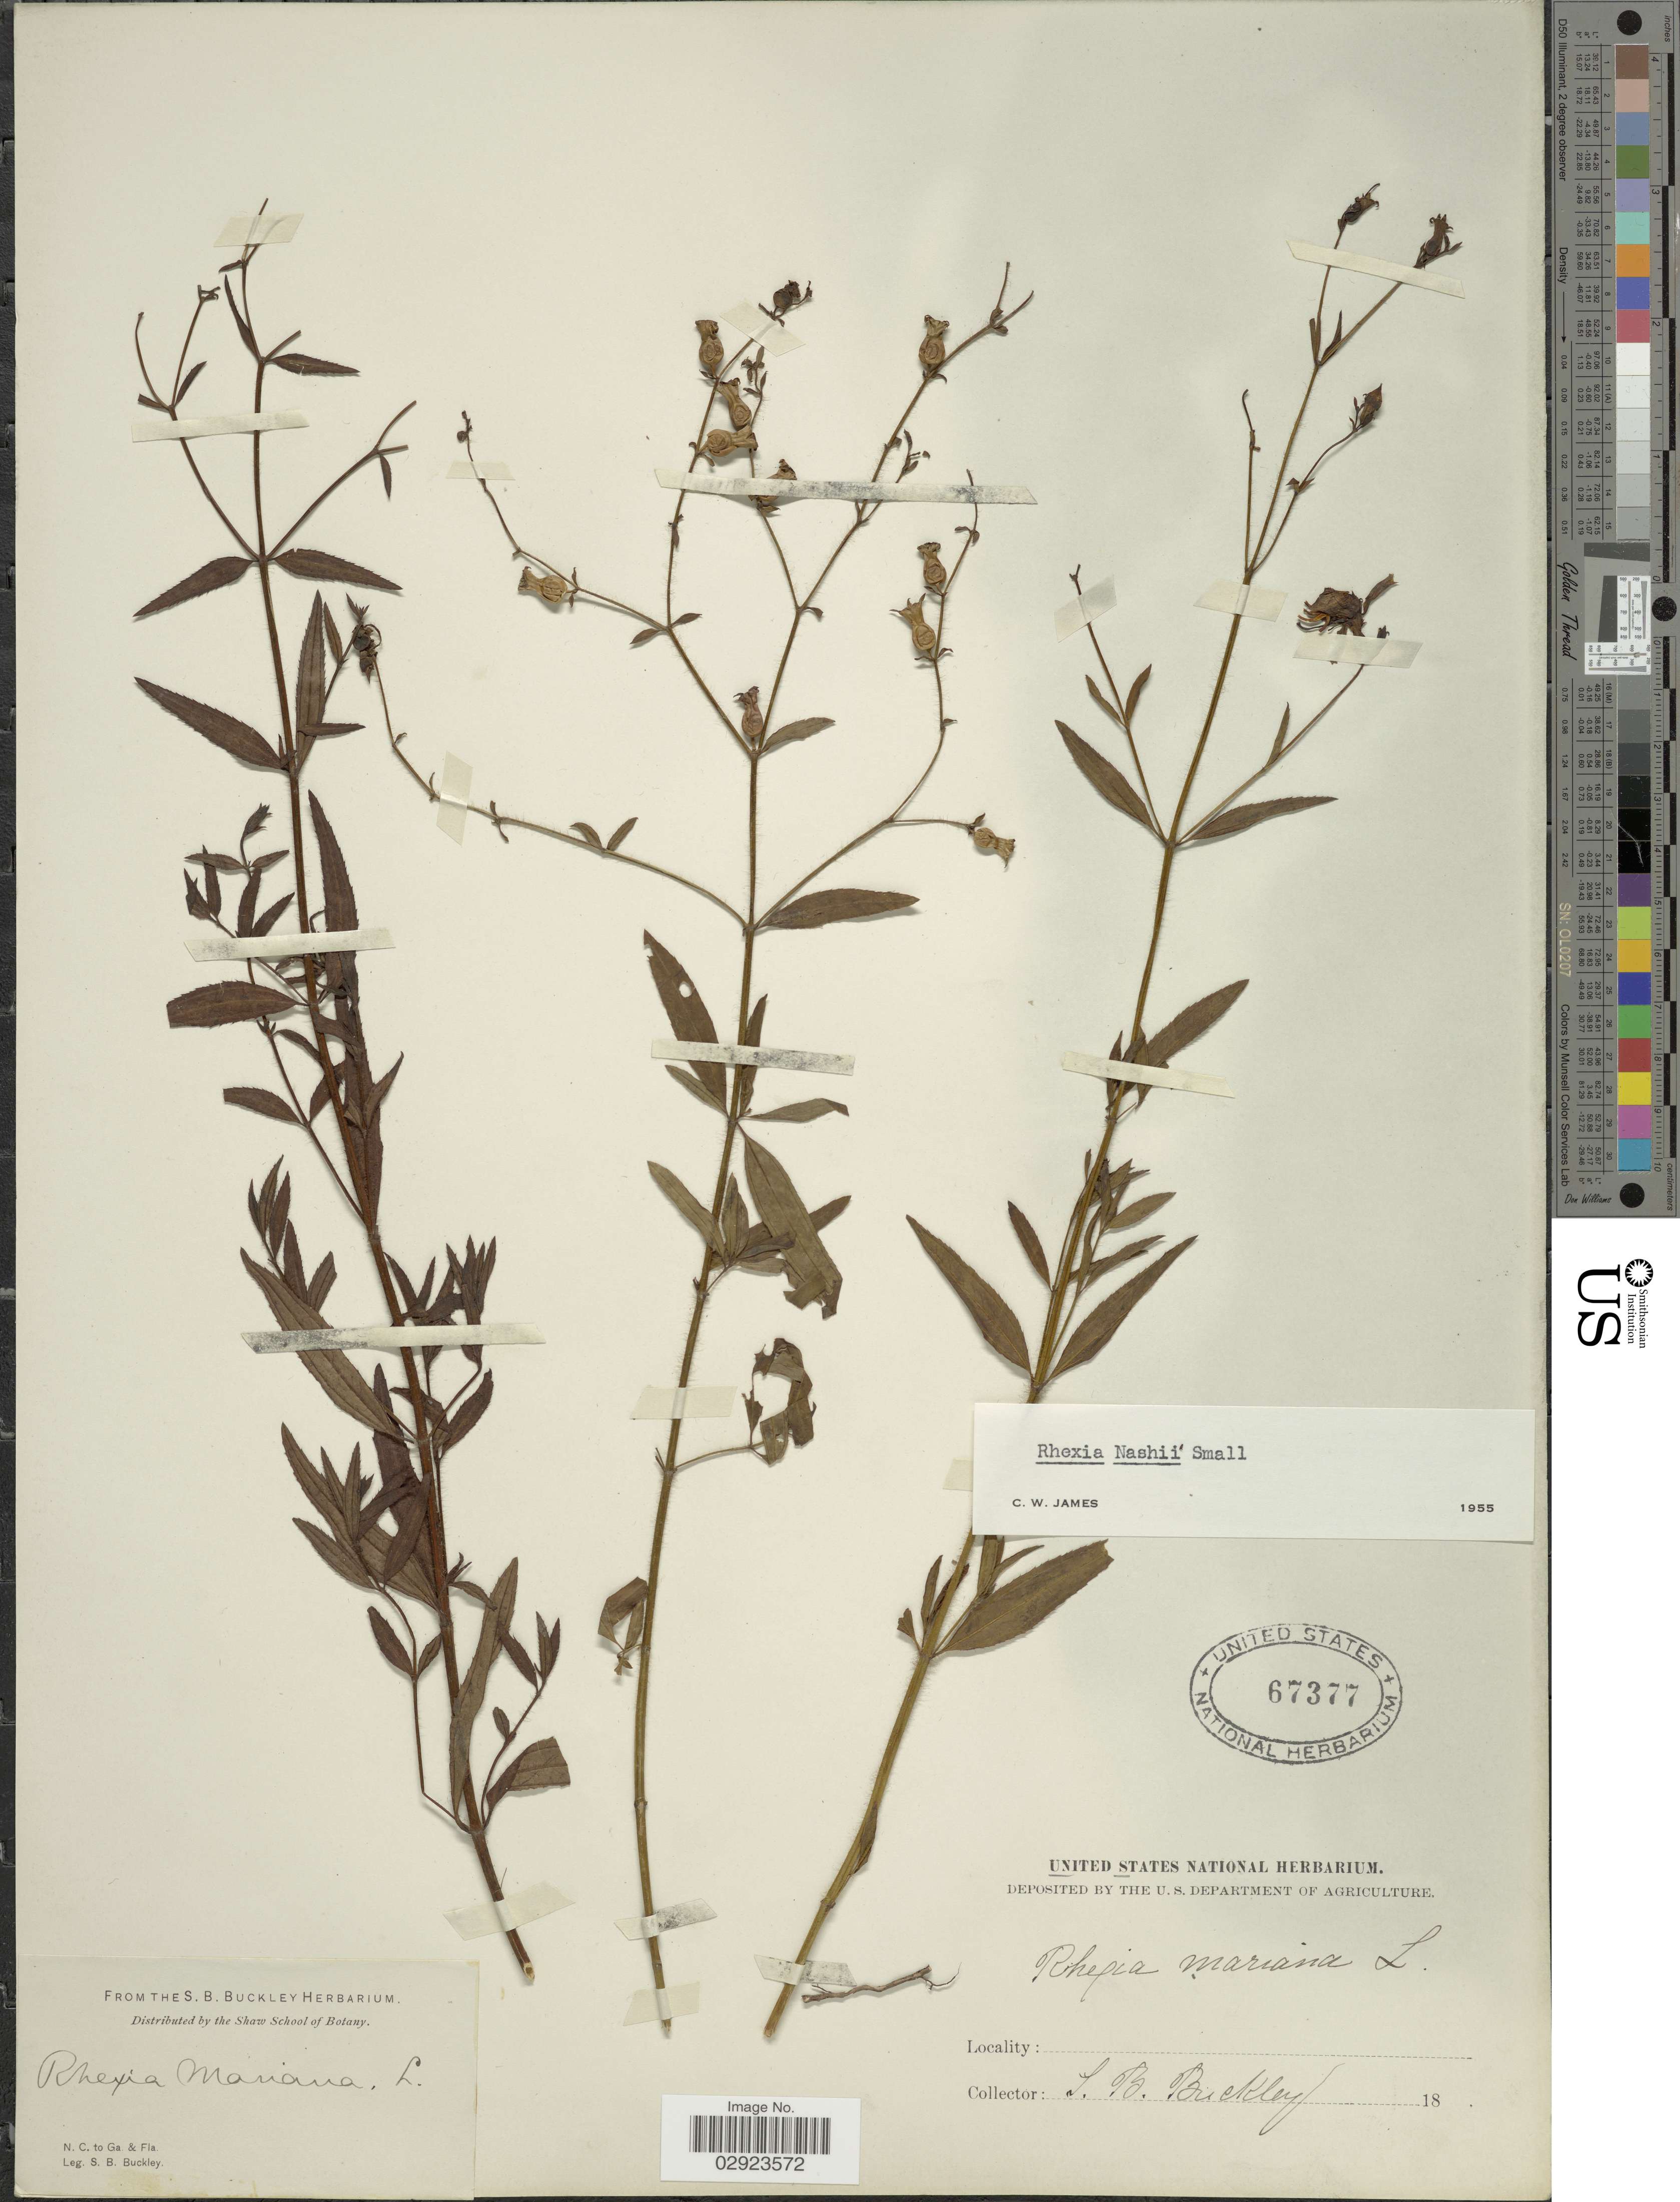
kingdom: Plantae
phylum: Tracheophyta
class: Magnoliopsida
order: Myrtales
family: Melastomataceae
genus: Rhexia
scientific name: Rhexia nashii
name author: Small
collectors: S. B. Buckley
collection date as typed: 18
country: United States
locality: N. C. to Ga. & Fla.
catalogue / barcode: US 67377